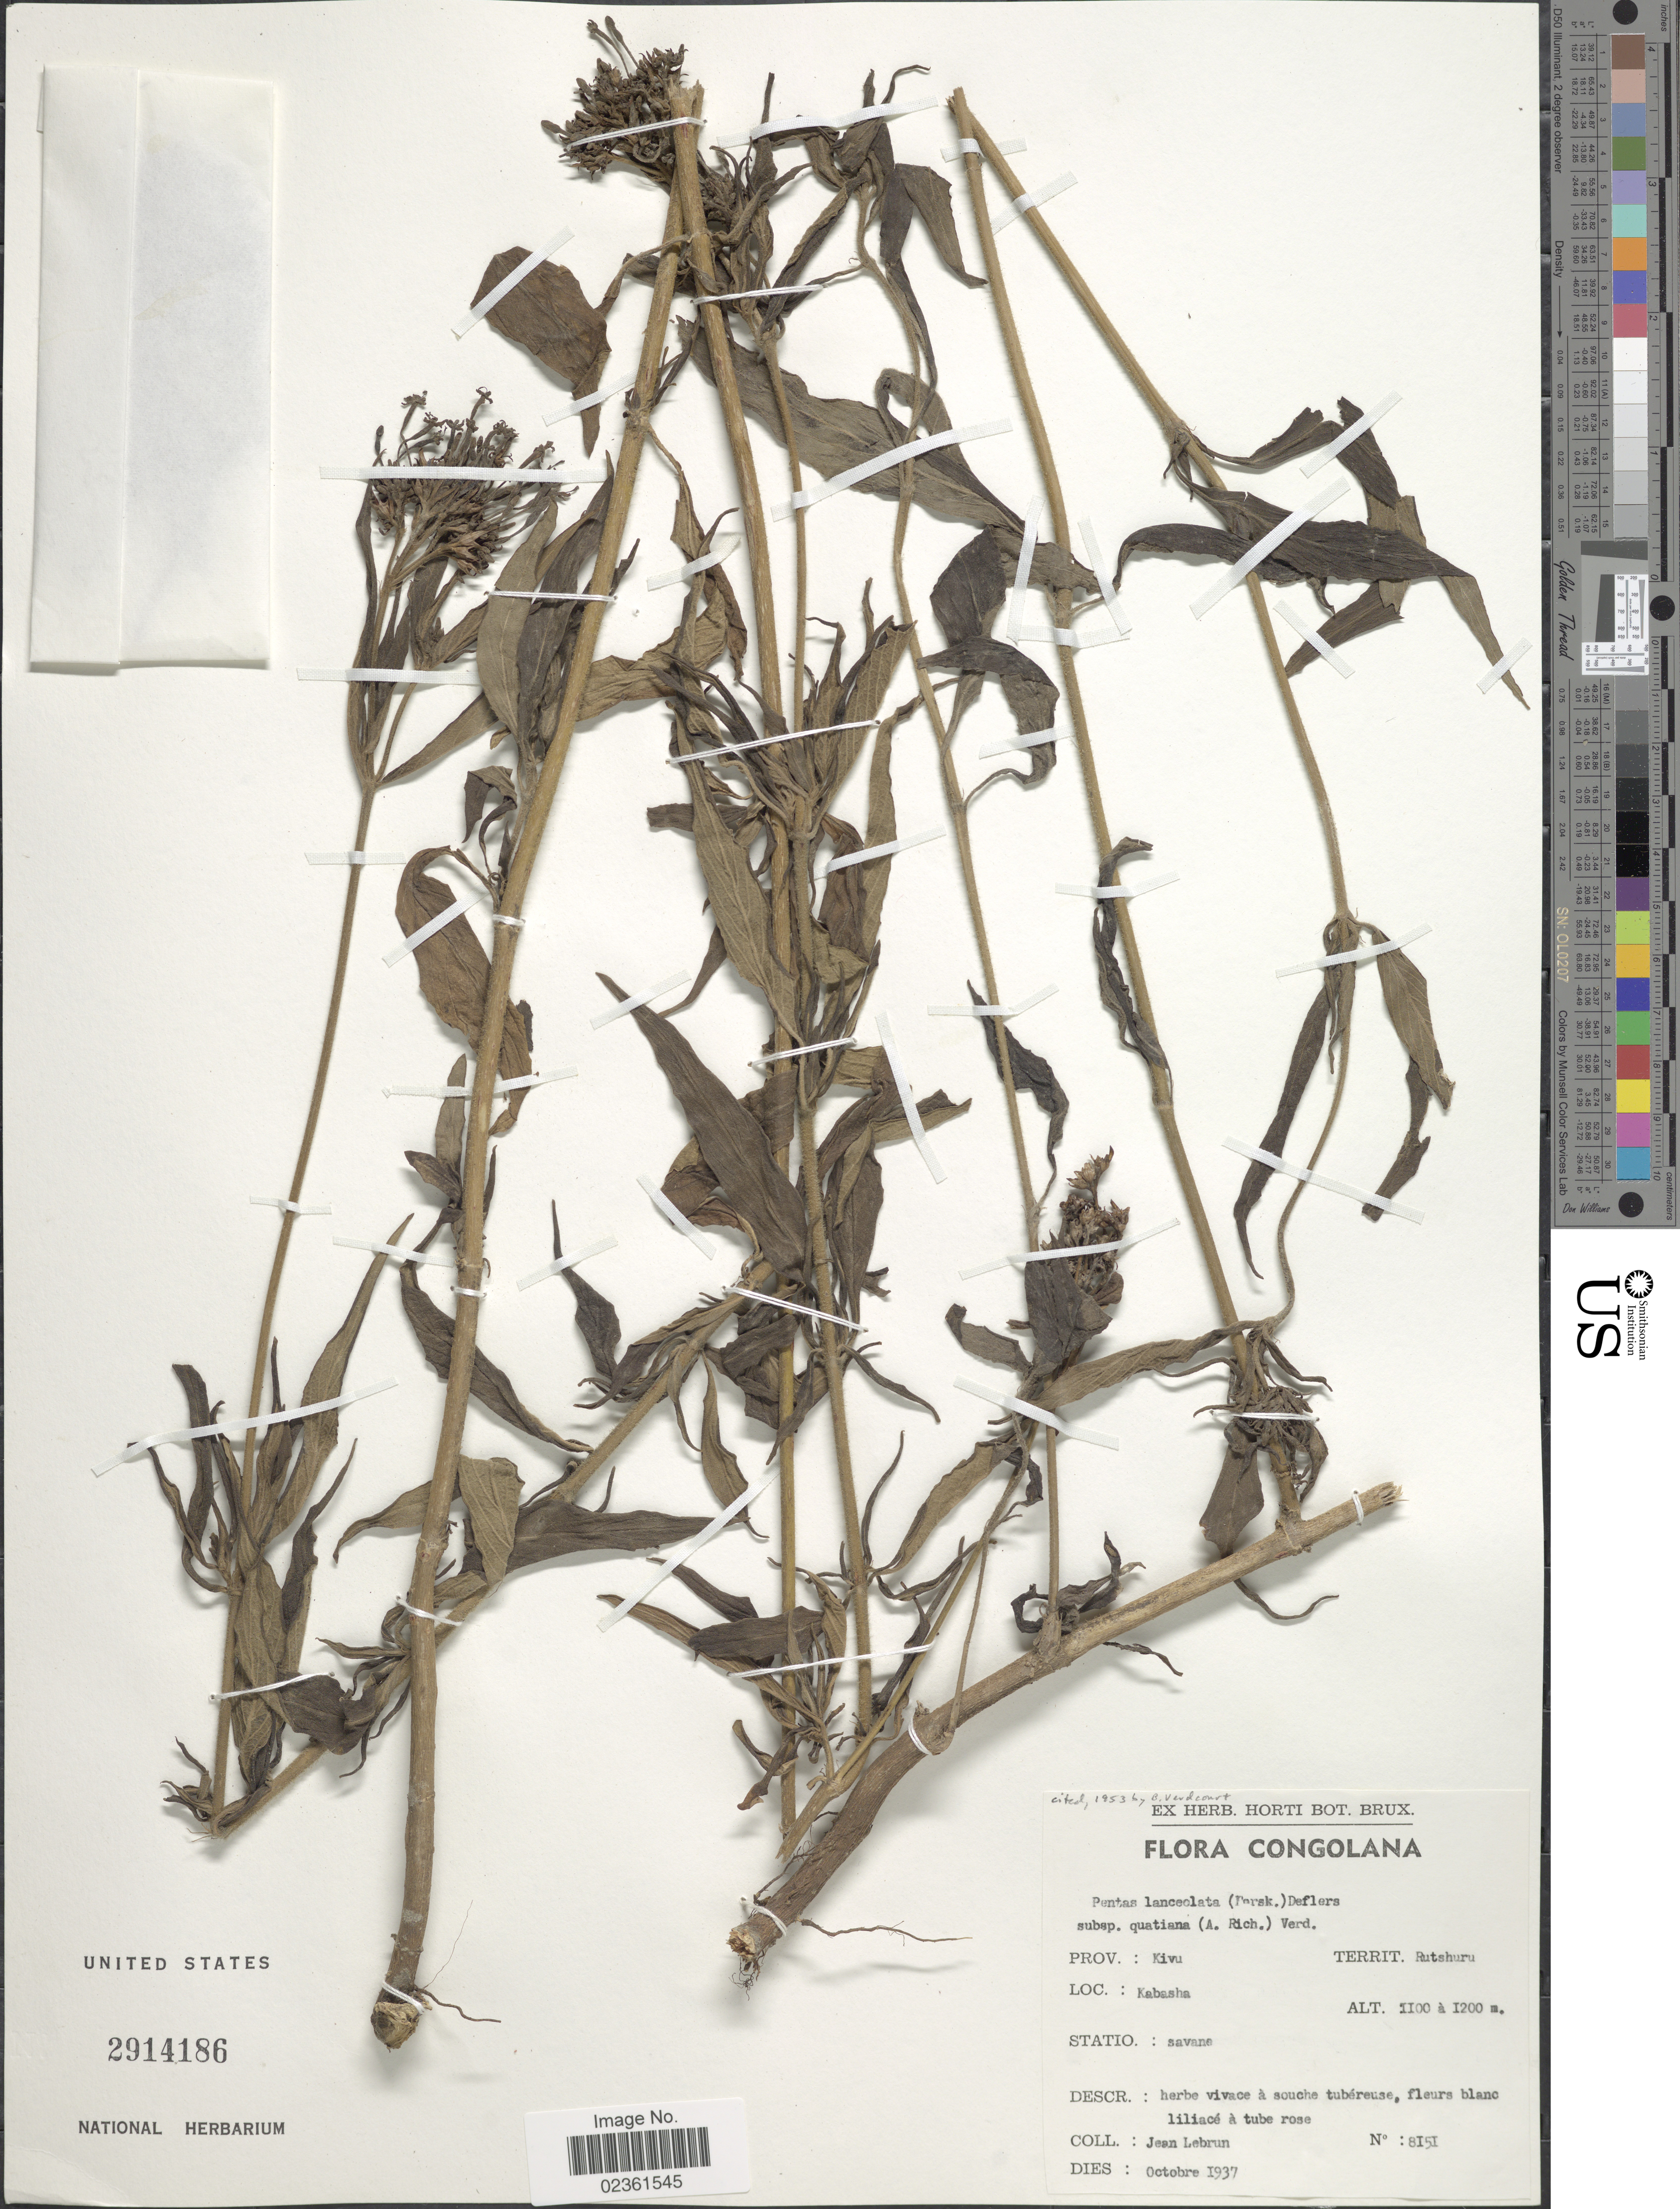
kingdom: Plantae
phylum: Tracheophyta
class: Magnoliopsida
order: Gentianales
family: Rubiaceae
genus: Pentas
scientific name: Pentas lanceolata subsp. quartiniana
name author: (A. Rich.) Verdc.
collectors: J. A. Lebrun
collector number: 8151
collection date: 1937-10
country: Congo, Democratic Republic of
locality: Congolana, Prov.: Kivu, Territ.: Rusthuru, Kabasha.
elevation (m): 1100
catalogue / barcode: US 2914186